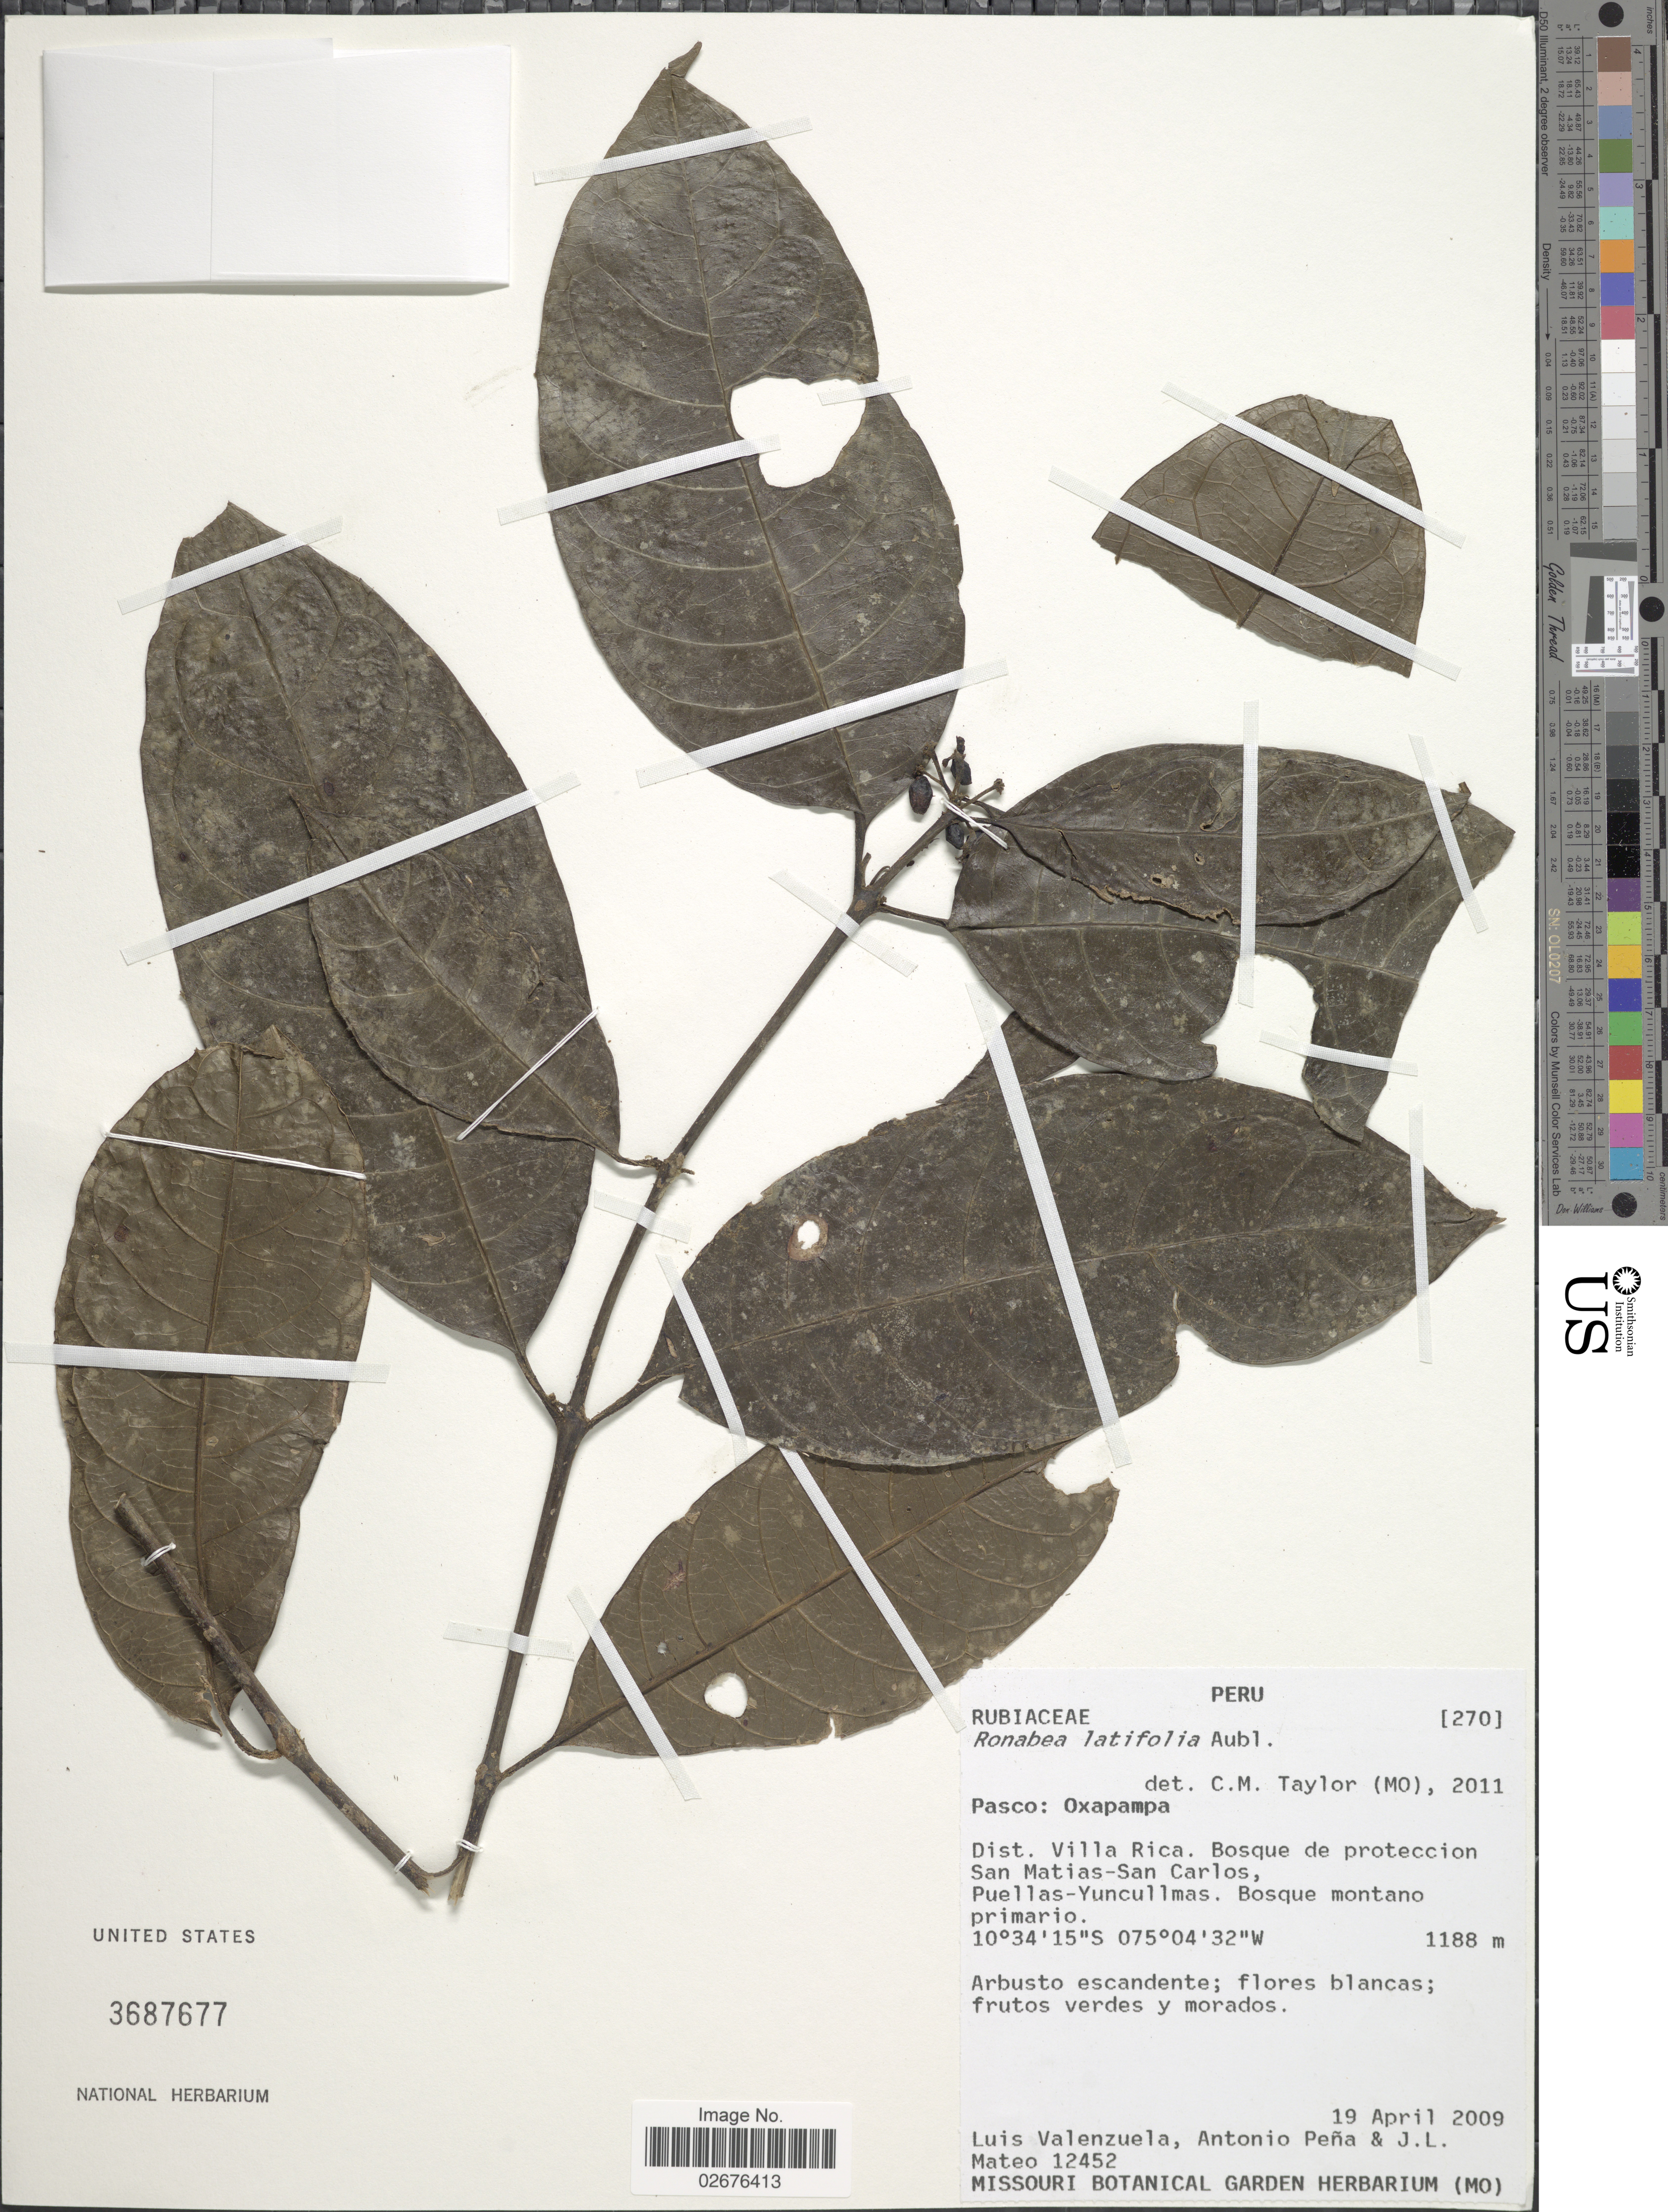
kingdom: Plantae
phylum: Tracheophyta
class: Magnoliopsida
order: Gentianales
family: Rubiaceae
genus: Ronabea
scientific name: Ronabea latifolia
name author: Aubl.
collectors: L. Valenzuela, A. Peña & J. Mateo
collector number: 12452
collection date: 2009-04-19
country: Peru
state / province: Pasco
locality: Oxapampa, Dist. Villa Rica, Bosque de proteccion San Matias-San Carlos, Puellas-Yuncullmas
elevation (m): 1188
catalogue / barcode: US 3687677